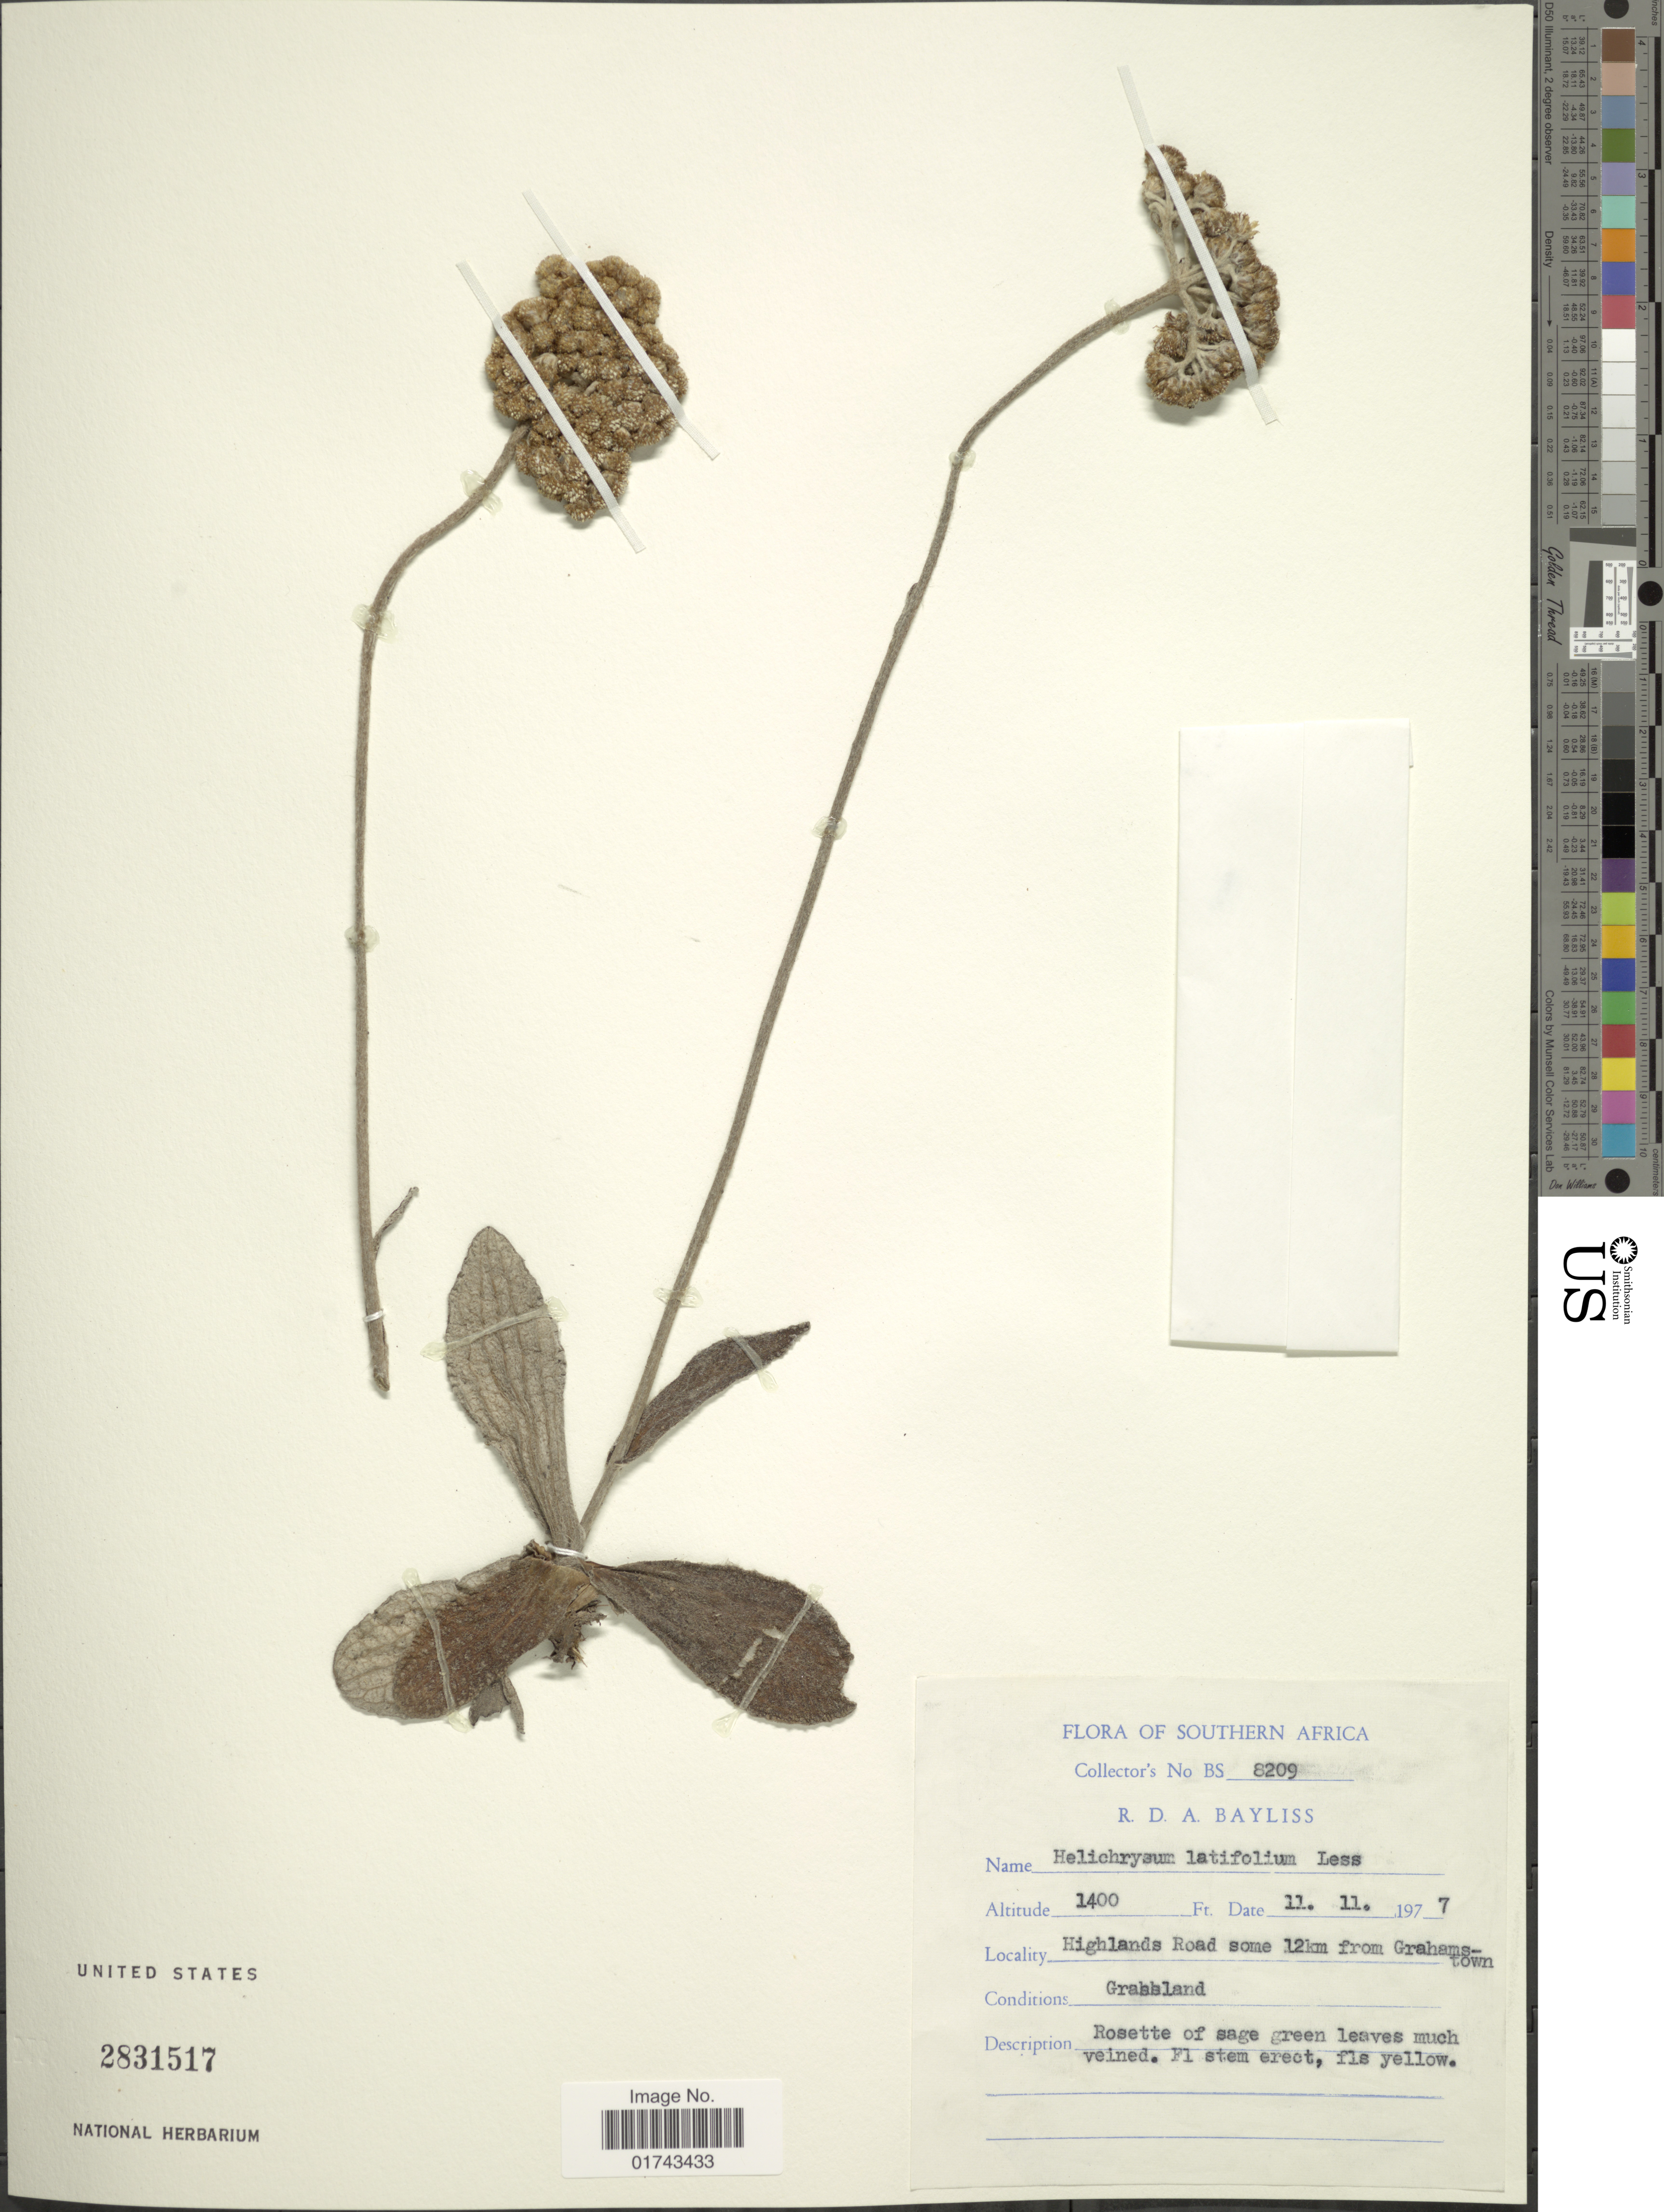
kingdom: Plantae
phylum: Tracheophyta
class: Magnoliopsida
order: Asterales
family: Asteraceae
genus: Helichrysum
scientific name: Helichrysum nudifolium var. pilosellum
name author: (L.) Beentje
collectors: R. Bayliss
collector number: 8209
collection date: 1977-11-11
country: South Africa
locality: Southern Africa, Highlands Road some 12 km from Grahamstown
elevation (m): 1400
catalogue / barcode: US 2831517